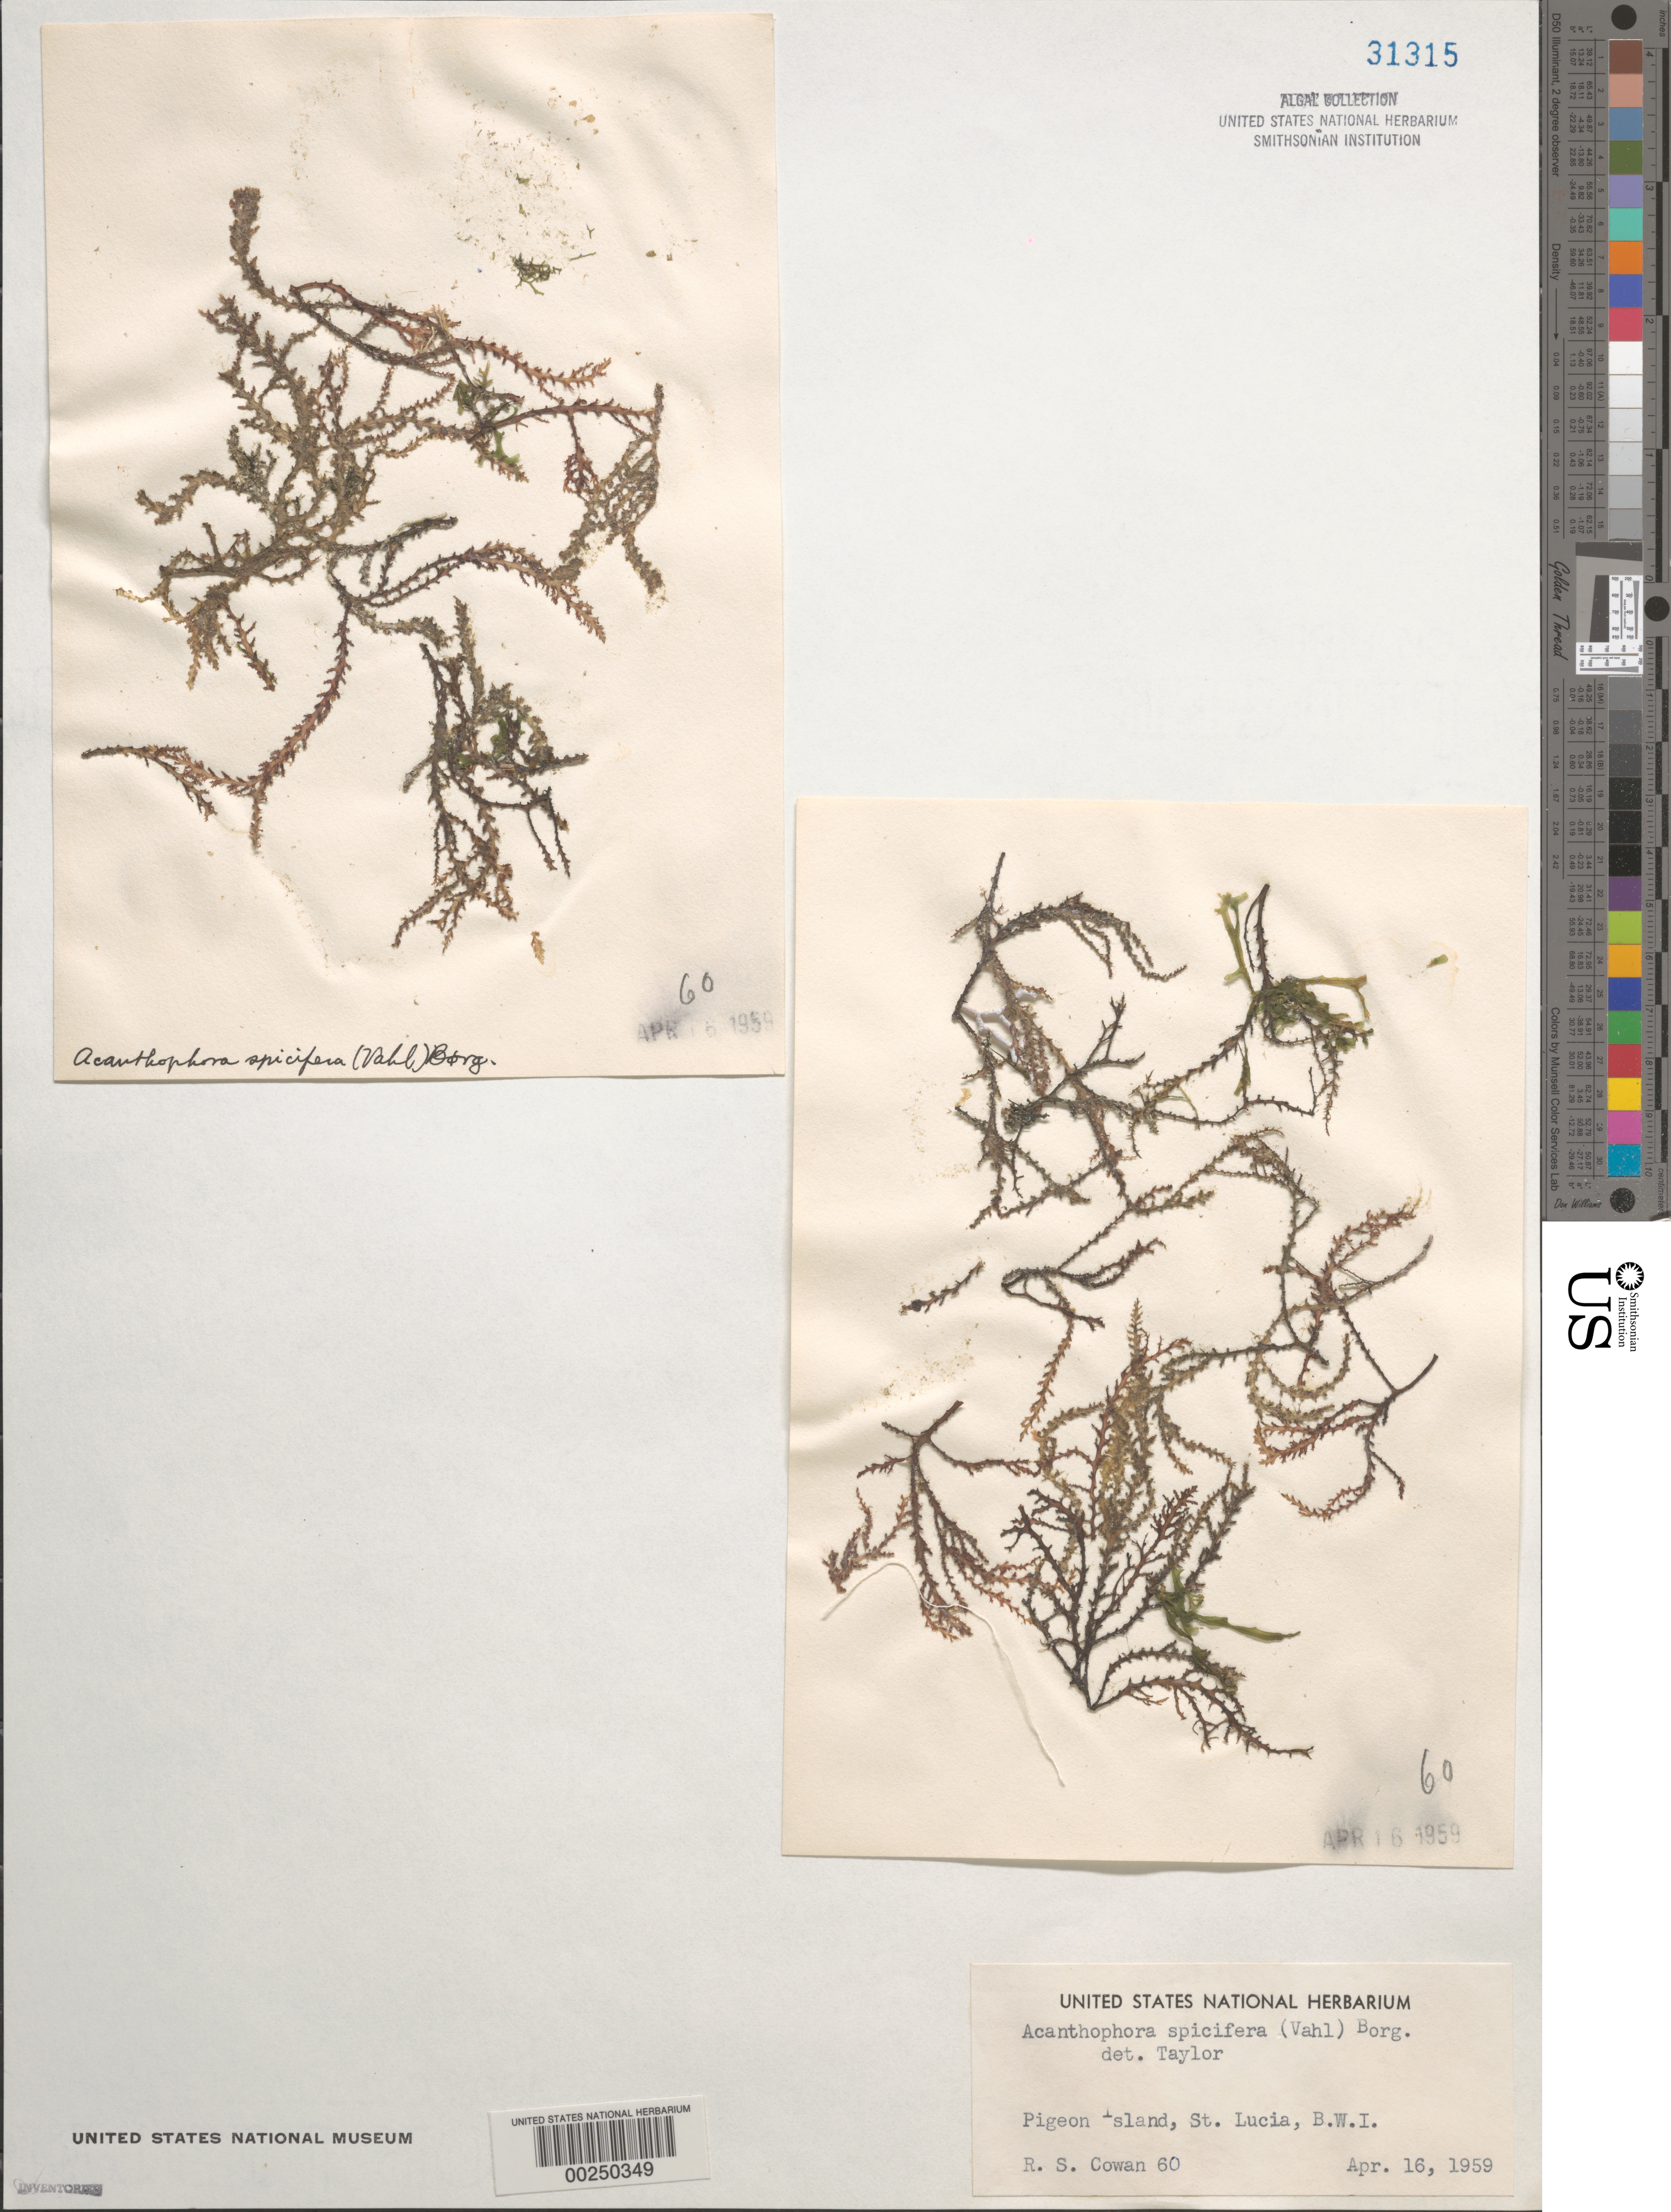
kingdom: Plantae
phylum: Rhodophyta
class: Florideophyceae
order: Ceramiales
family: Rhodomelaceae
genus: Acanthophora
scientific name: Acanthophora spicifera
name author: (Vahl) Børgesen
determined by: Taylor, William R.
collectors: R. S. Cowan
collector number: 60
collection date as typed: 16 Apr 1959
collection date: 1959-04-16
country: St. Lucia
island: Pigeon Island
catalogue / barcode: US 31315